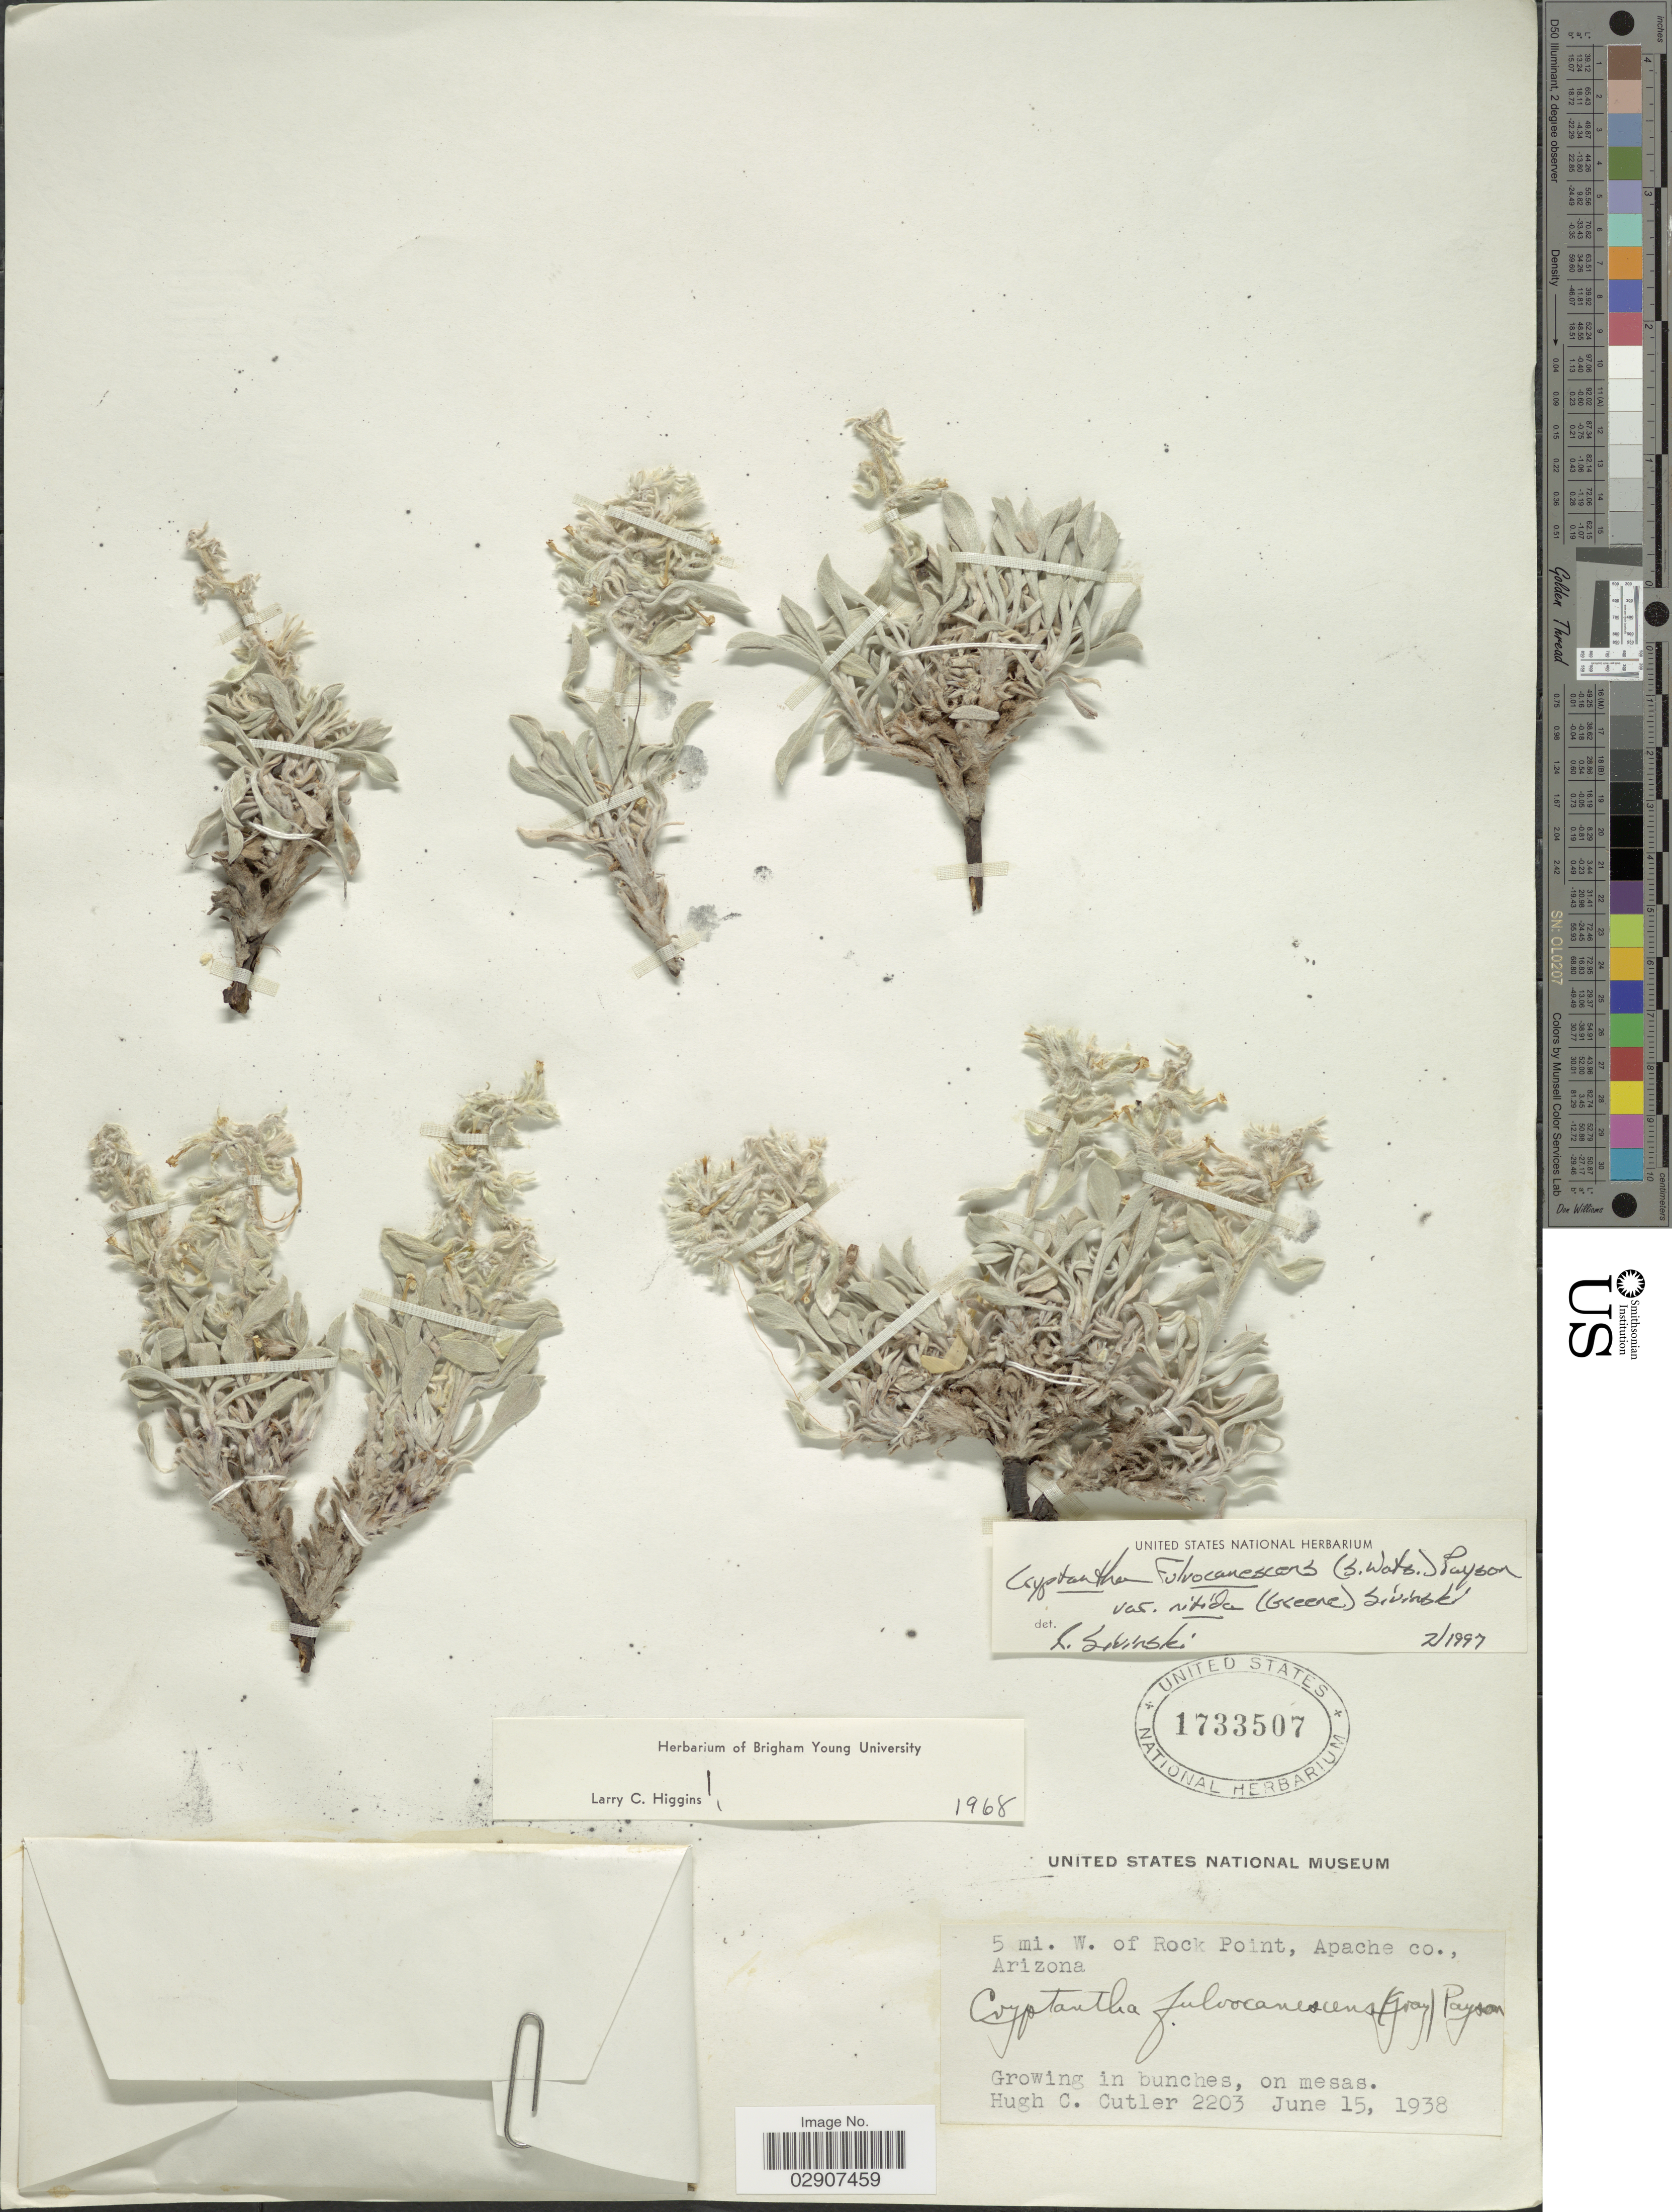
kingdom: Plantae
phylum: Tracheophyta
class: Magnoliopsida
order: Boraginales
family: Boraginaceae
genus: Cryptantha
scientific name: Cryptantha fulvocanescens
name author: (S. Watson) Payson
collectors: H. C. Cutler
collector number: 2203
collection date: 1938-06-15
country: United States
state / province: Arizona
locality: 5 mi. W. of Rock Point, Apache Co., Arizona.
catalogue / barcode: US 1733507